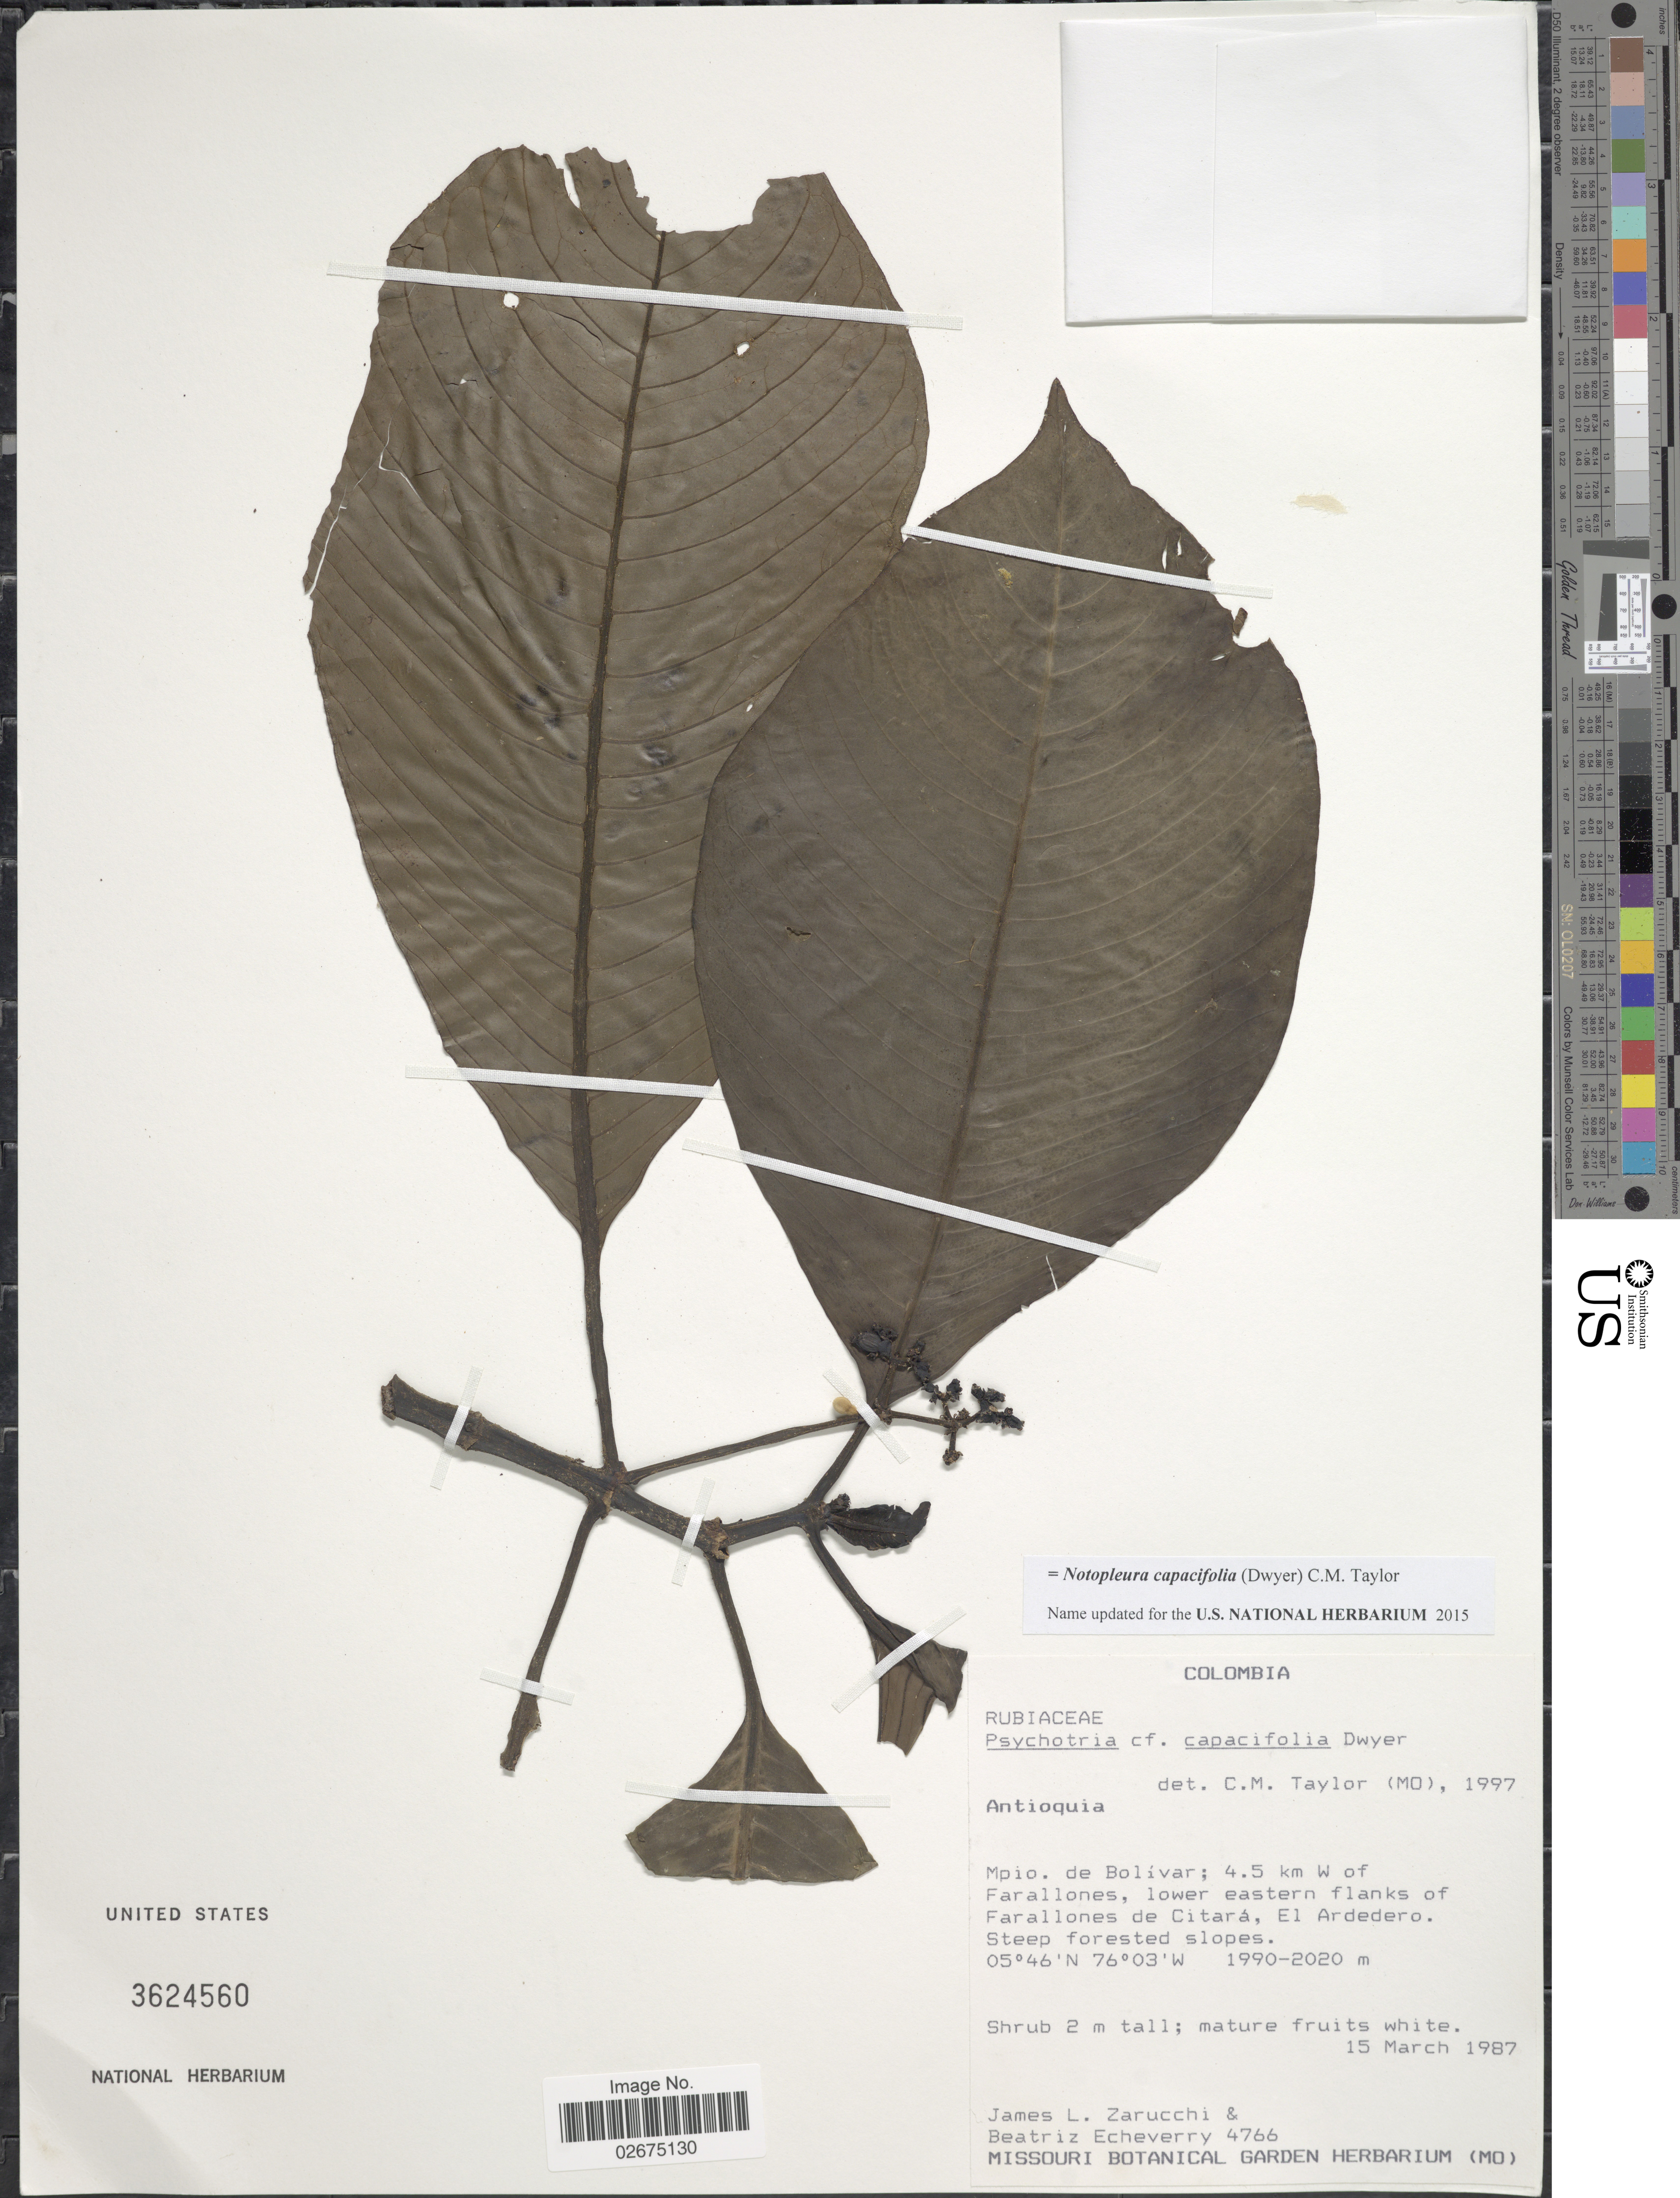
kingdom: Plantae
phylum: Tracheophyta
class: Magnoliopsida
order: Gentianales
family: Rubiaceae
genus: Notopleura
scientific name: Notopleura capacifolia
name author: (Dwyer) C.M. Taylor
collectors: J. L. Zarucchi & B. Echeverry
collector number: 4766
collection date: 1987-03-15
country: Colombia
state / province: Antioquia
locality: Mpio. de Bolivar; 4.5 km W of Farallones, lower eastern flanks of Farallones de Citara, El Ardedero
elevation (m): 1990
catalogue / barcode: US 3624560